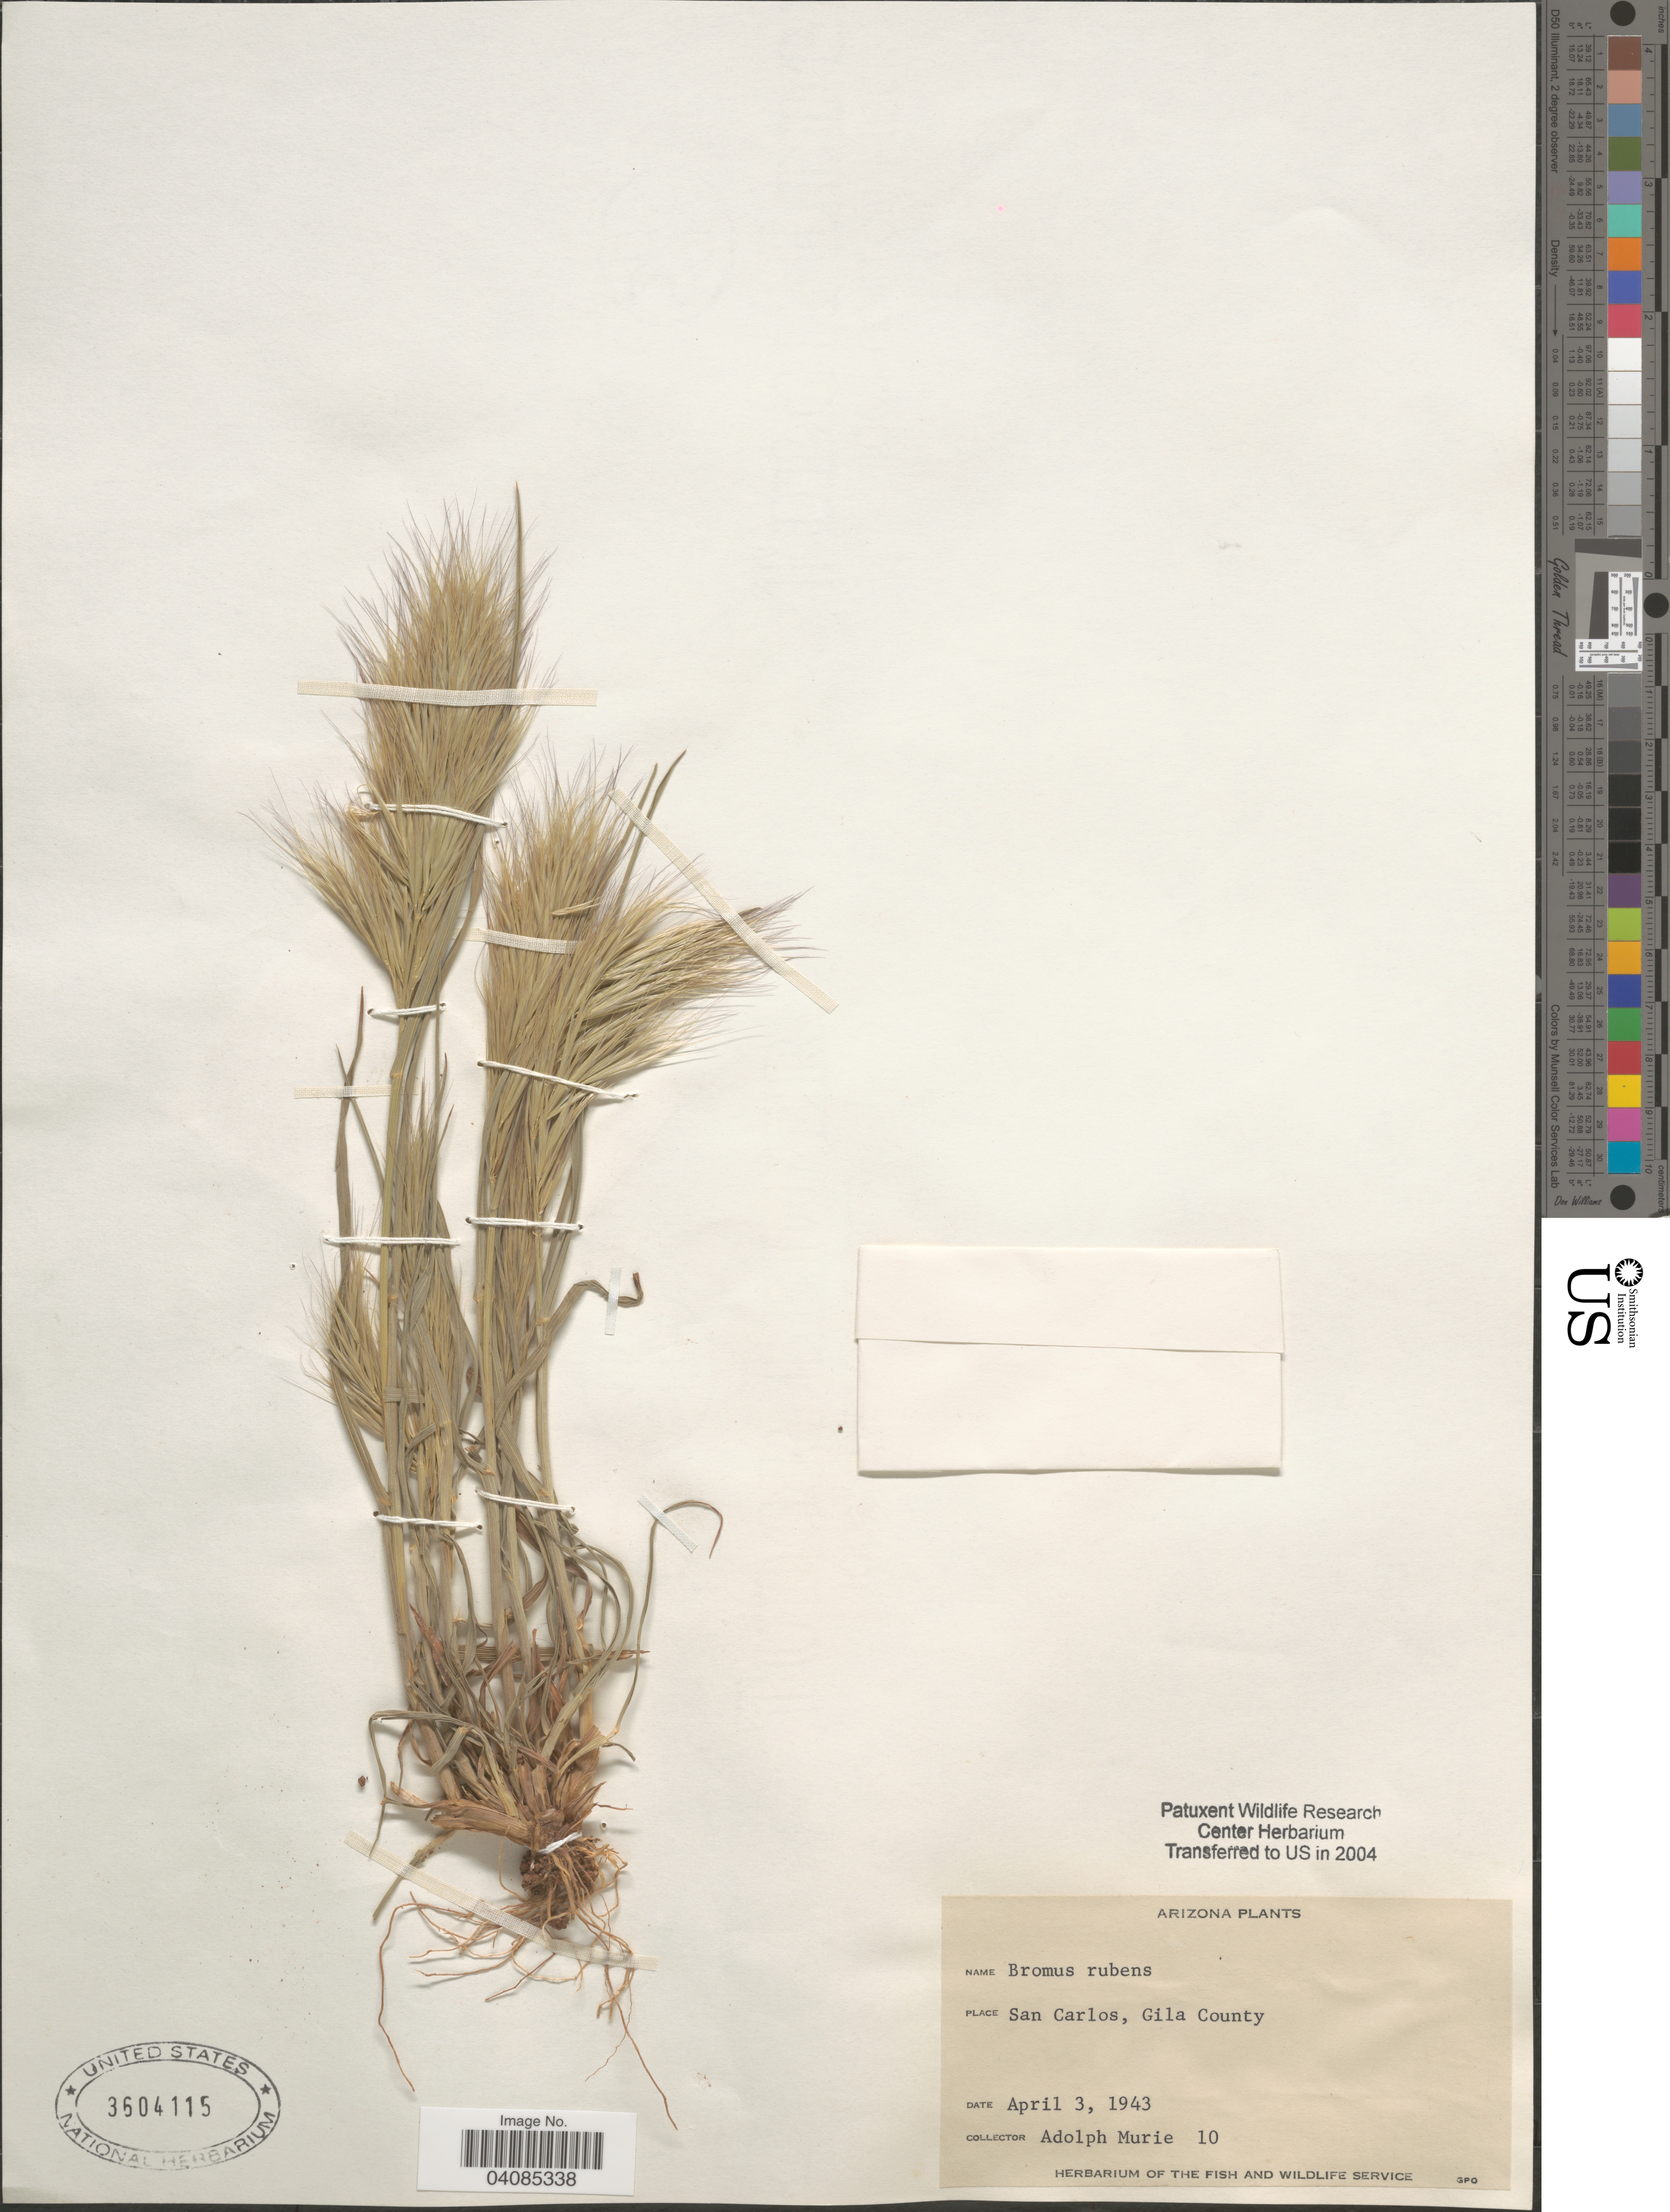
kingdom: Plantae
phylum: Tracheophyta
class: Liliopsida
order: Poales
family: Poaceae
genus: Bromus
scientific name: Bromus rubens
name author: L.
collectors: A. Murie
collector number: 10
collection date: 1943-04-03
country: United States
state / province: Arizona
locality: San Carlos, Gila County.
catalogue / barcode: US 3604115